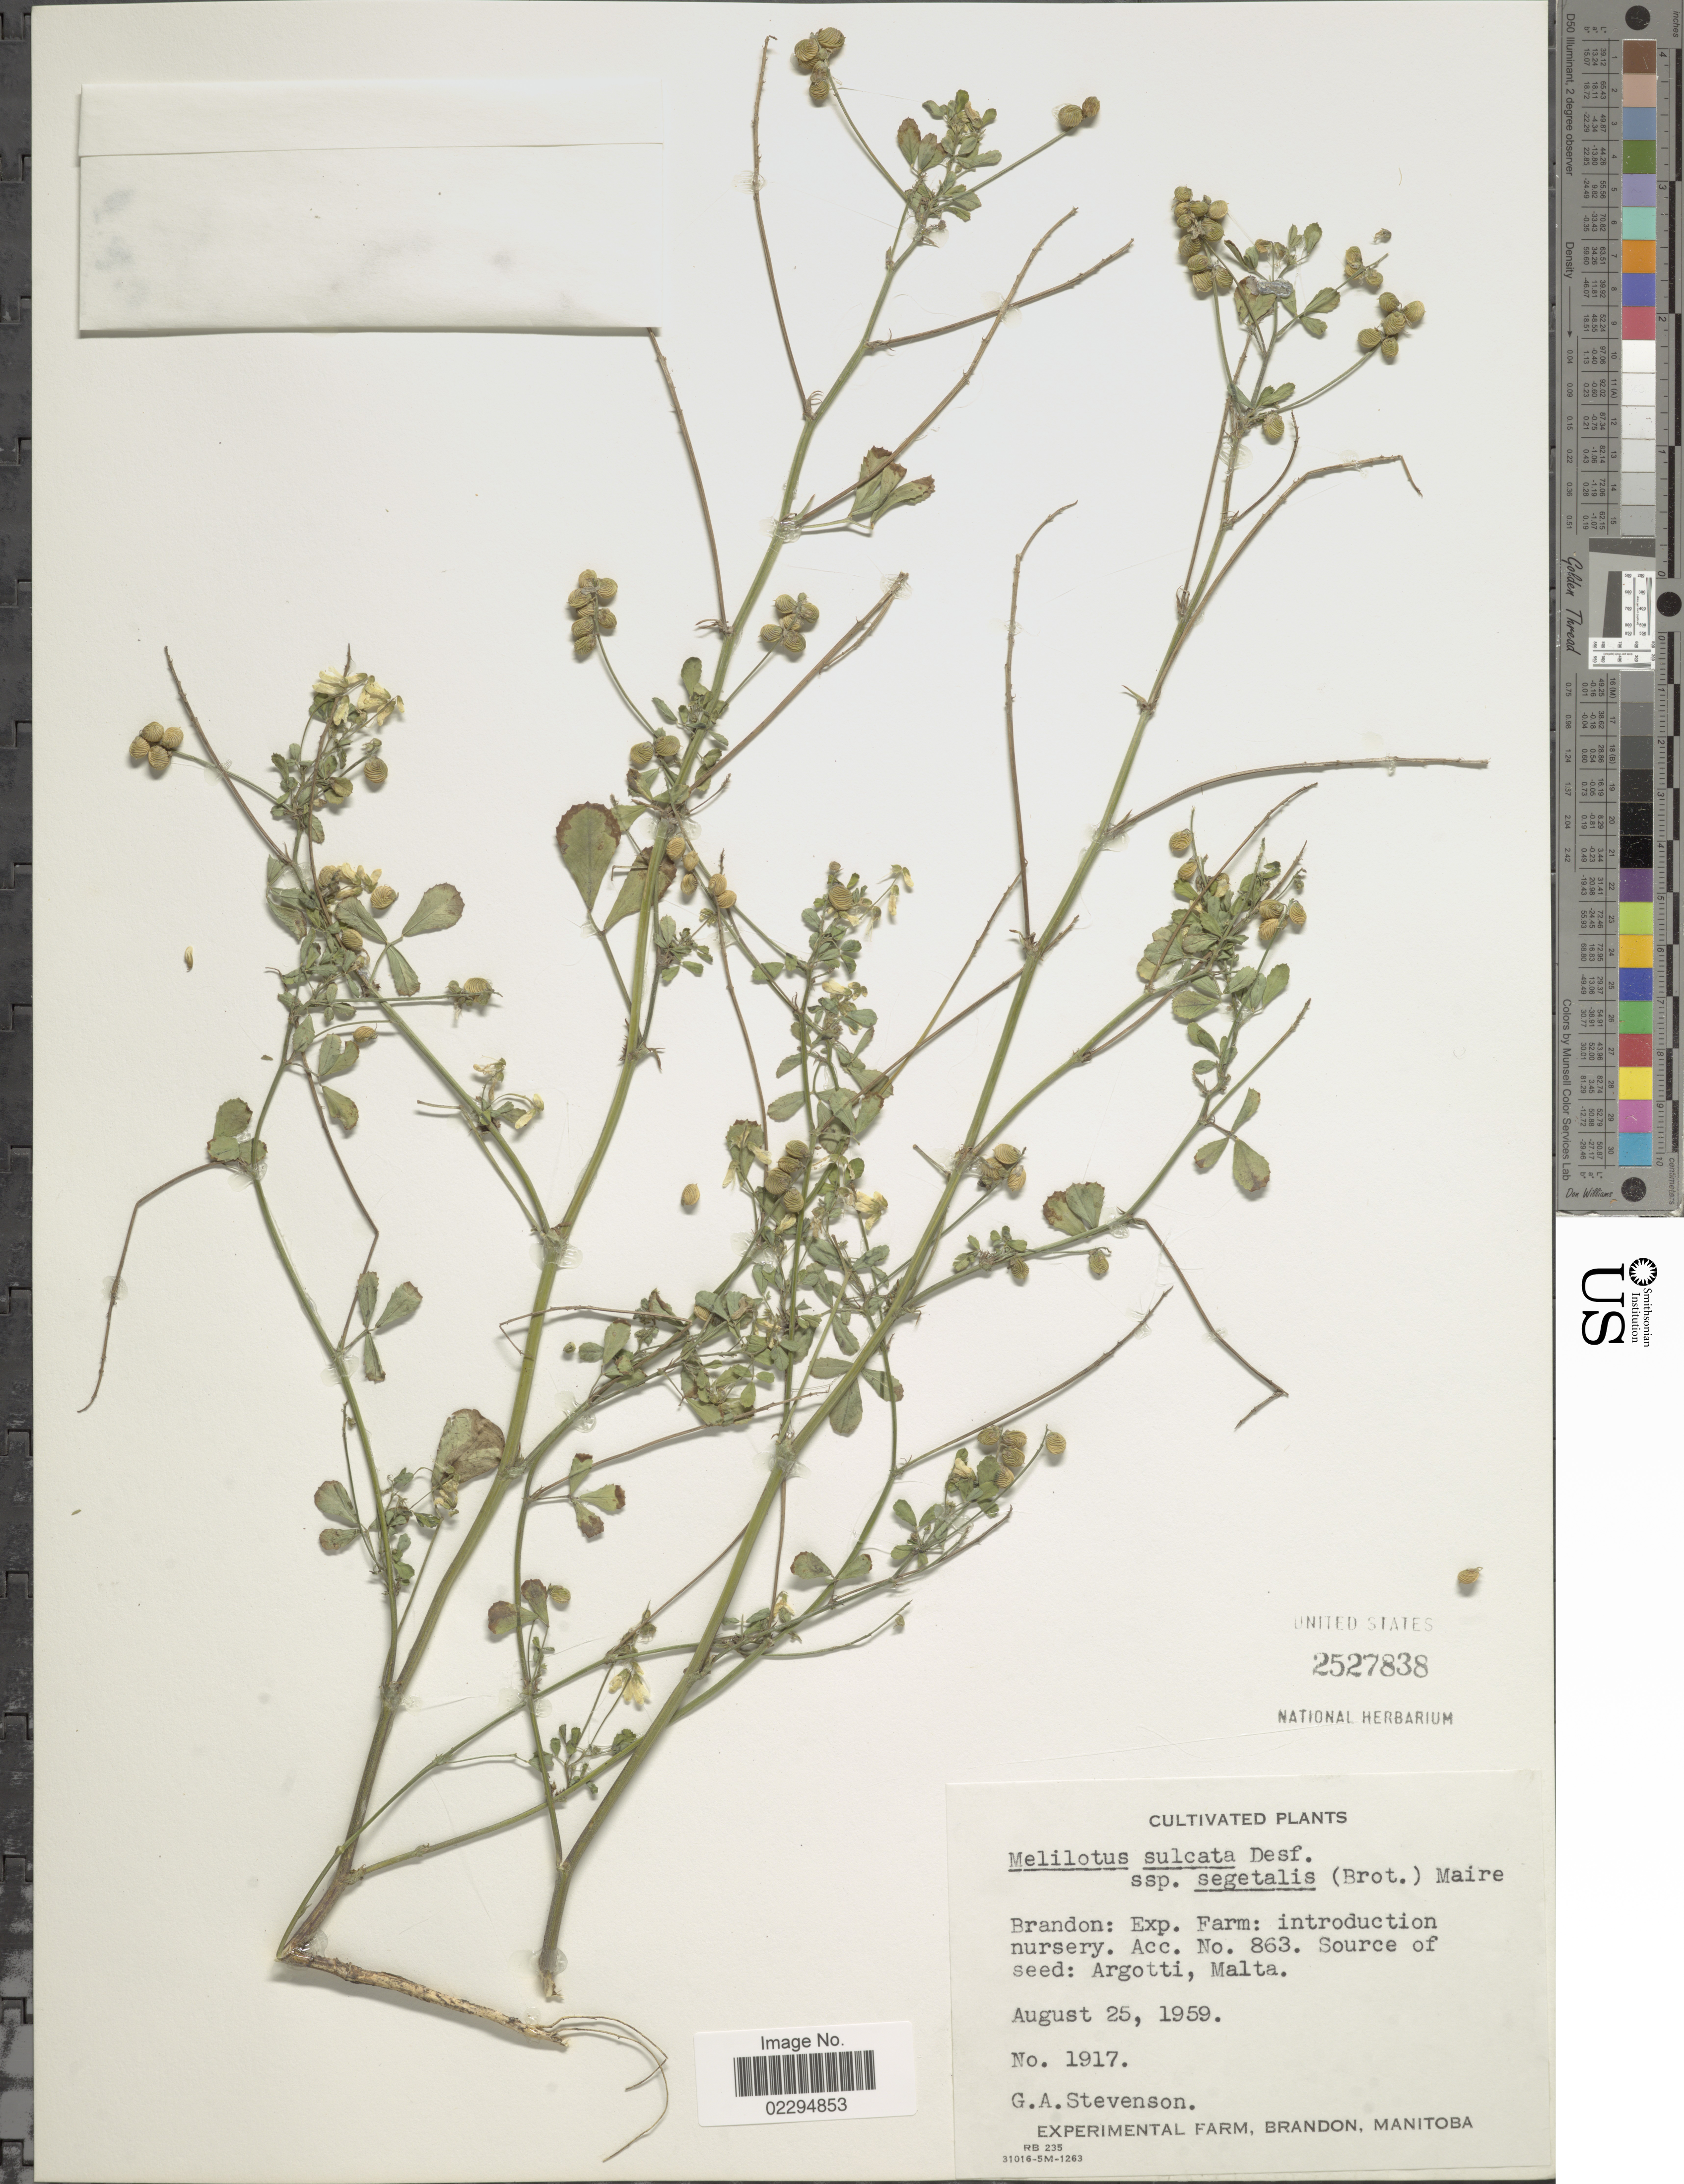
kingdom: Plantae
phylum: Tracheophyta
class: Magnoliopsida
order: Fabales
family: Fabaceae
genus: Melilotus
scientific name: Melilotus segetalis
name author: Ser.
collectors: G. Stevenson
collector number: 1917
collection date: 1959-08-25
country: Canada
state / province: Manitoba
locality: Brandon: Exp. Farm: introduction nursery.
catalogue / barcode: US 2527838